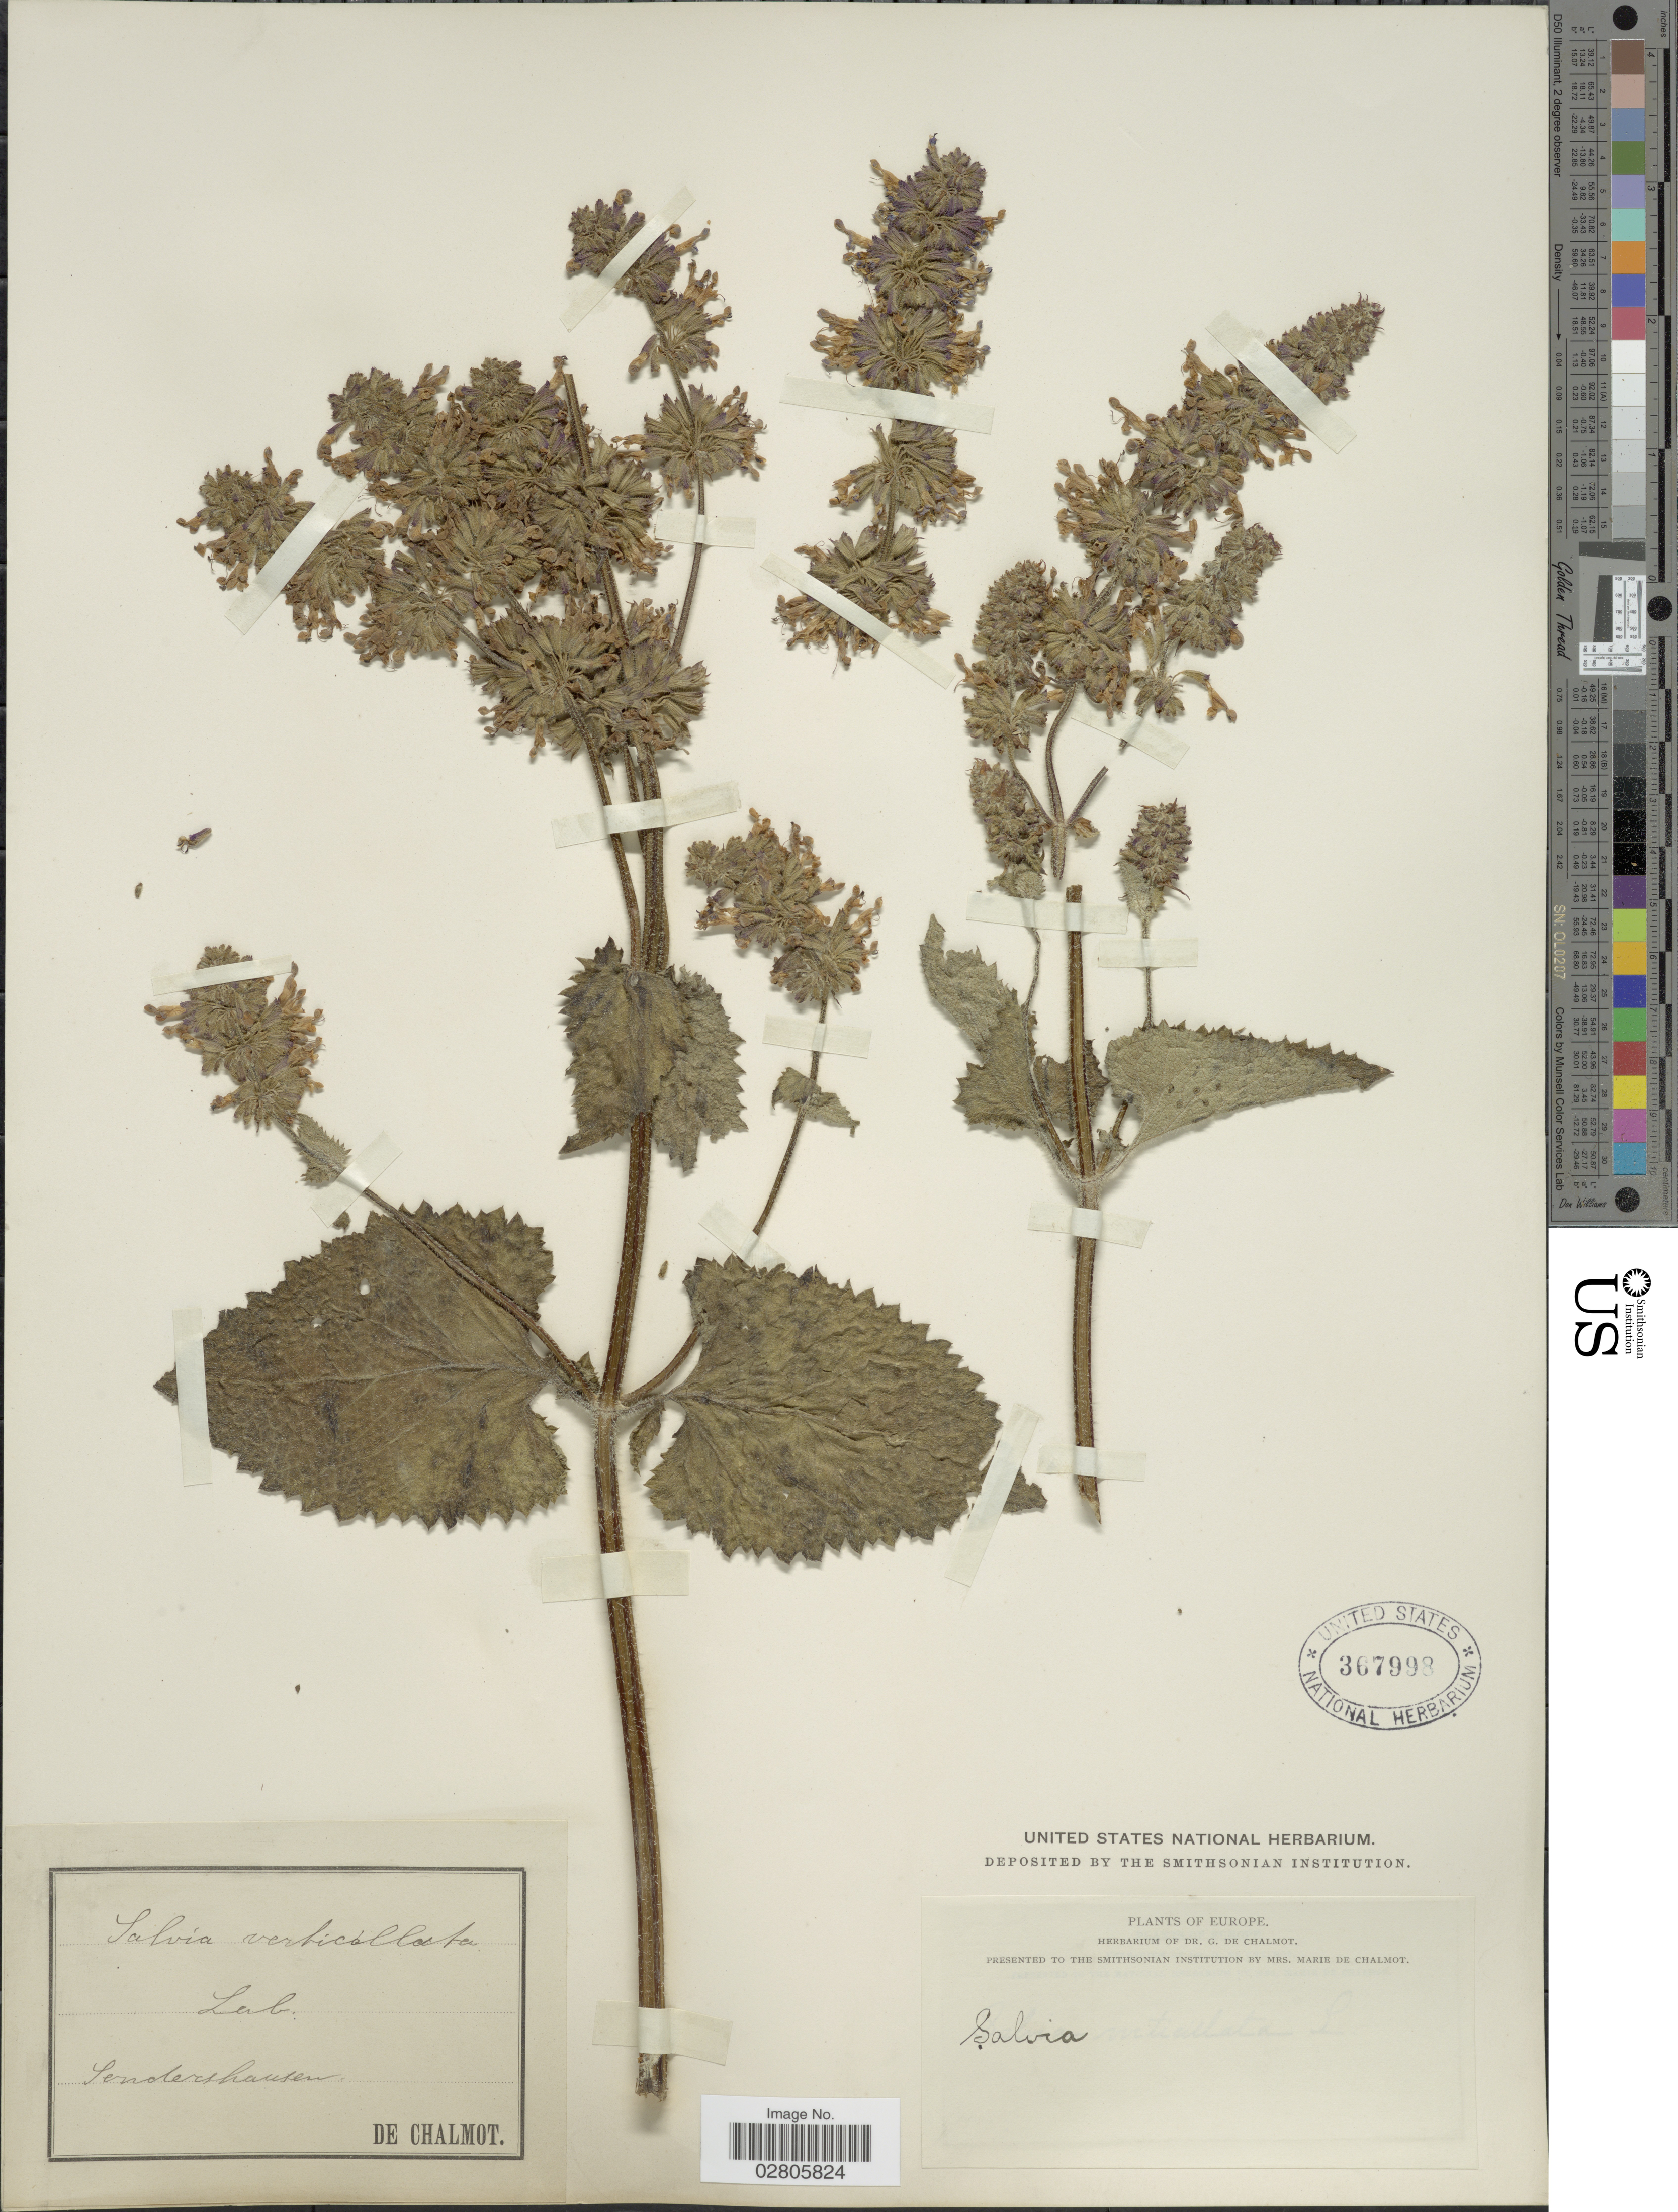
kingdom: Plantae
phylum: Tracheophyta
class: Magnoliopsida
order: Lamiales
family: Lamiaceae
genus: Salvia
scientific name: Salvia verticillata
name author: L.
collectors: G. de Chalmot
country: Germany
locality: Sondershausen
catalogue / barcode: US 367998